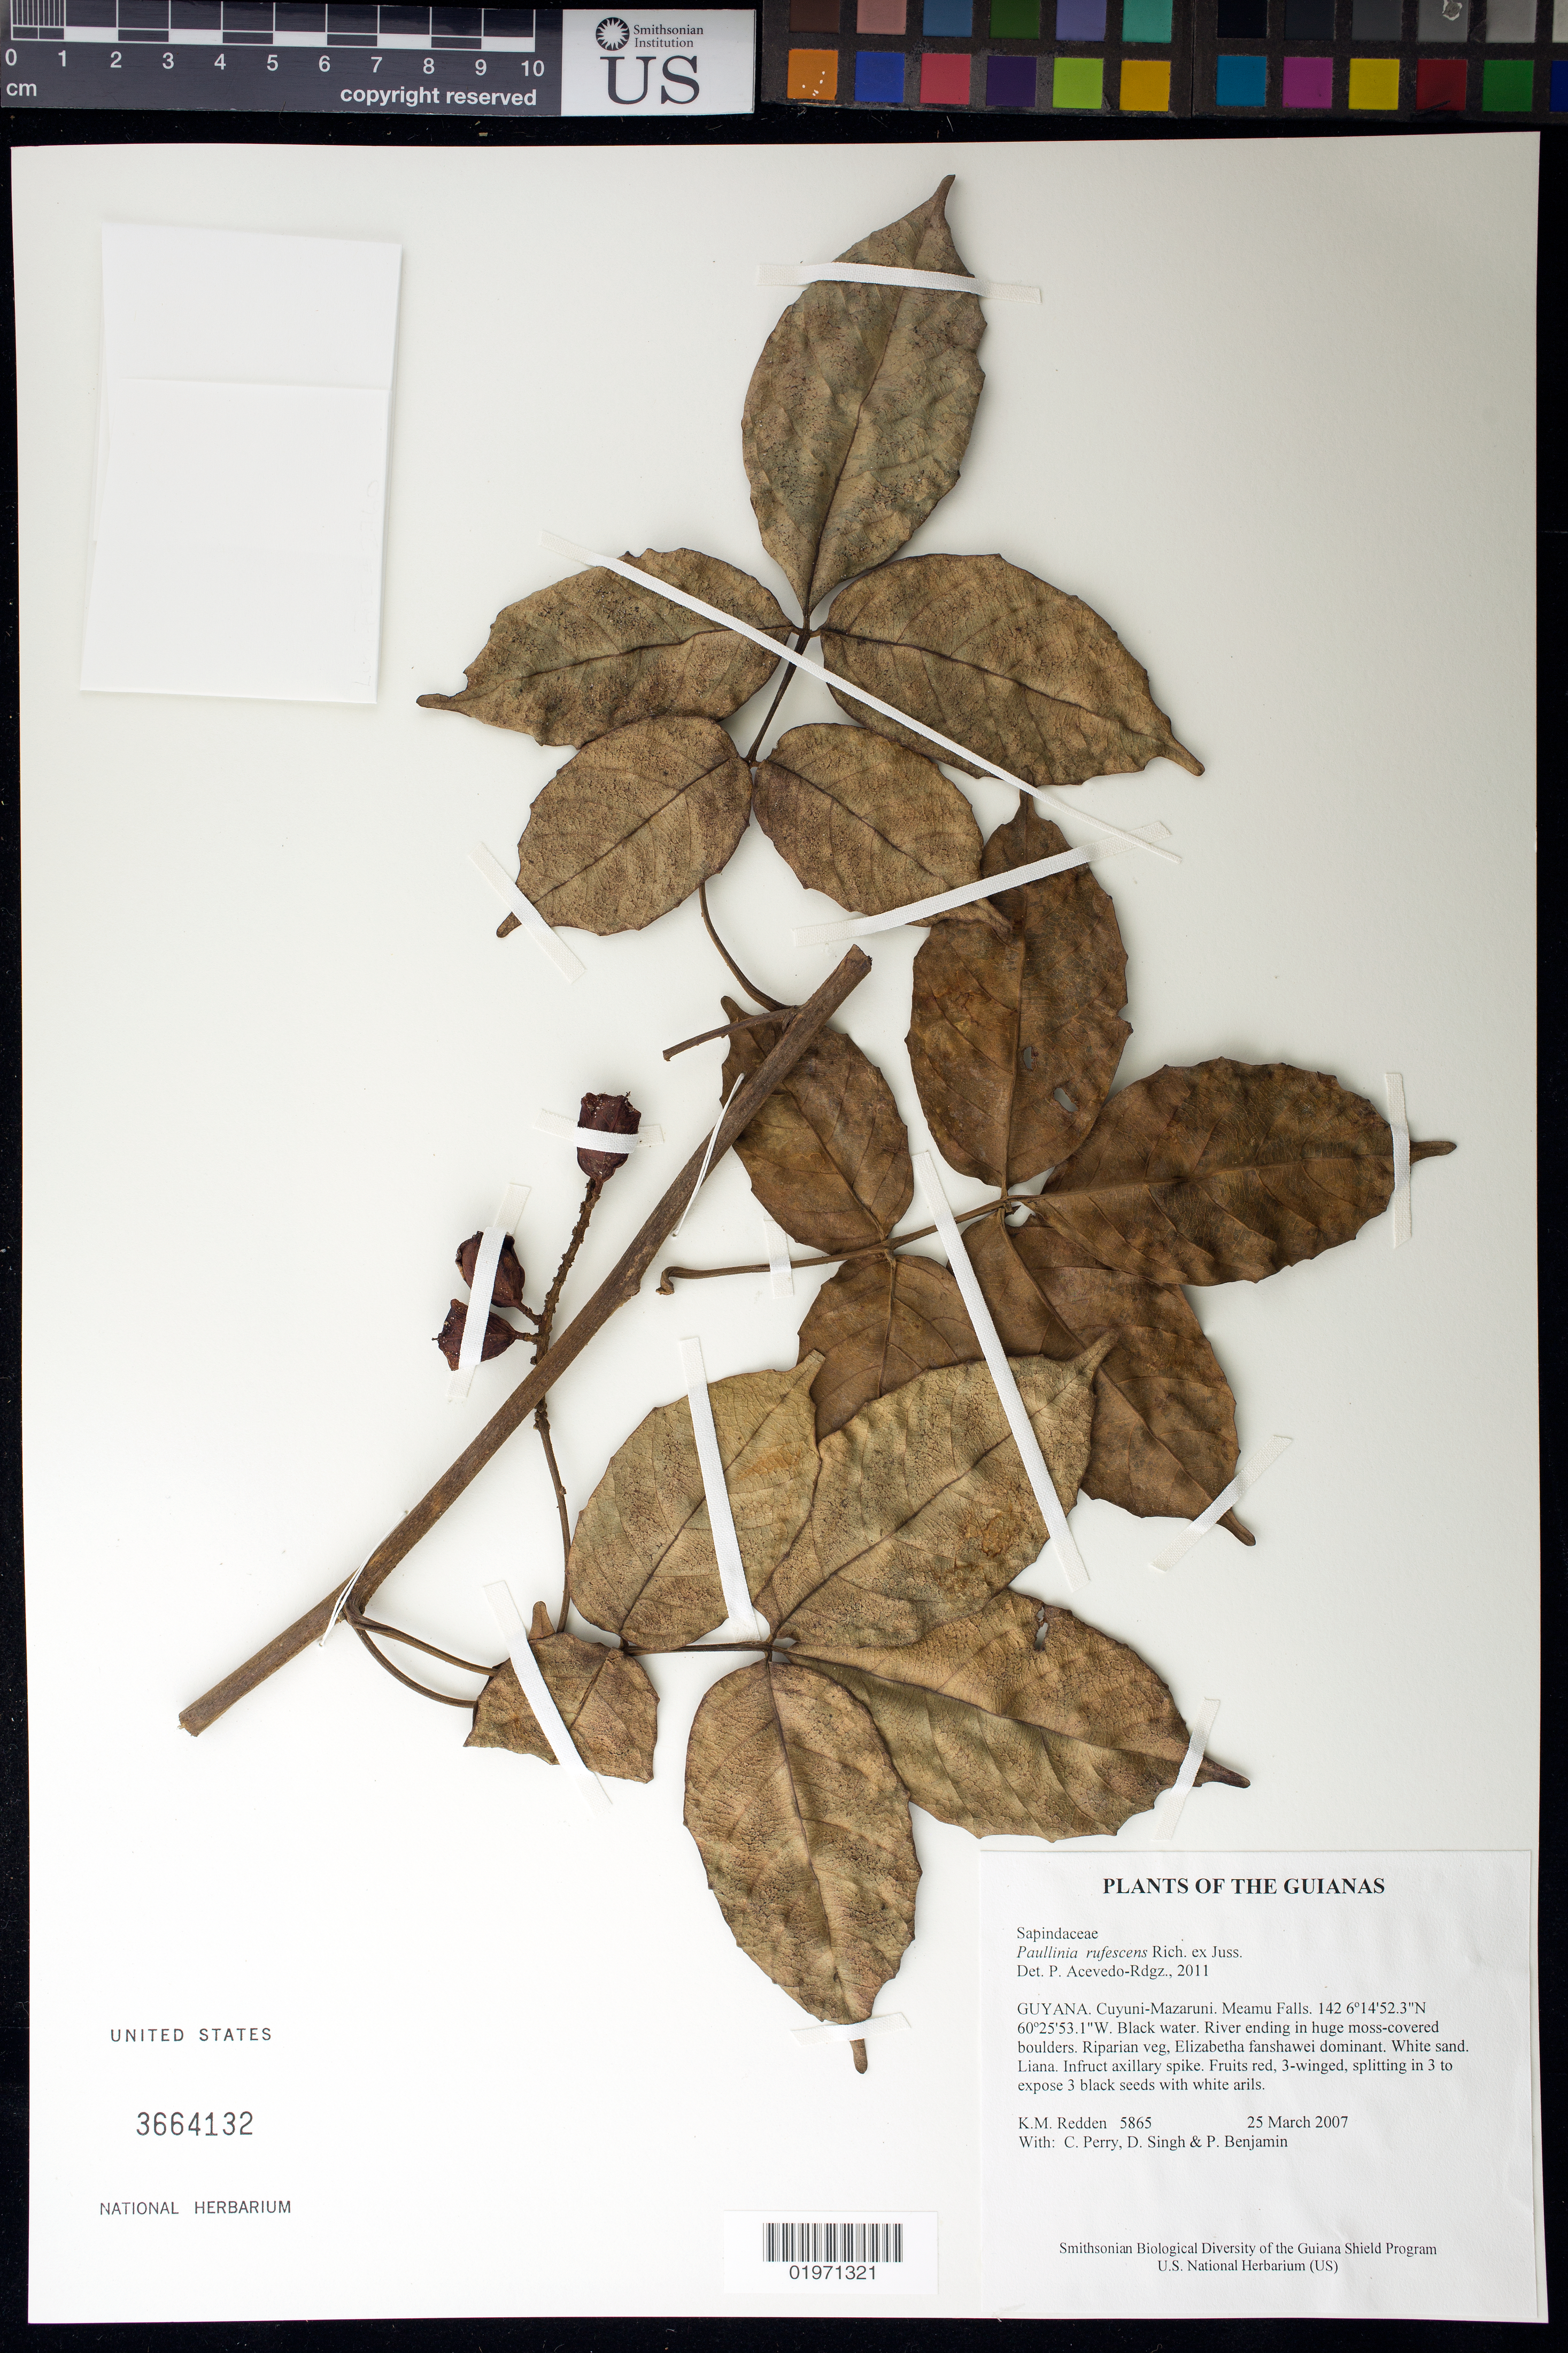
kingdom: Plantae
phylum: Tracheophyta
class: Magnoliopsida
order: Sapindales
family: Sapindaceae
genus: Paullinia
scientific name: Paullinia rufescens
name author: Rich. ex Juss.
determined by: Acevedo-Rodríguez, P., (BOT), Smithsonian Institution - National Museum of Natural History (UNITED STATES)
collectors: K. M. Redden, C. Perry, D. Singh & P. Benjamin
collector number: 5865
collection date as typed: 25 March 2007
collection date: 2007-03-25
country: Guyana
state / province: Cuyuni-Mazaruni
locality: Meamu Falls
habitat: Black water. River ending in huge moss-covered boulders. Riparian veg, Elizabetha fanshawei dominant. White sand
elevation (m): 142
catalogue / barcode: US 3664132